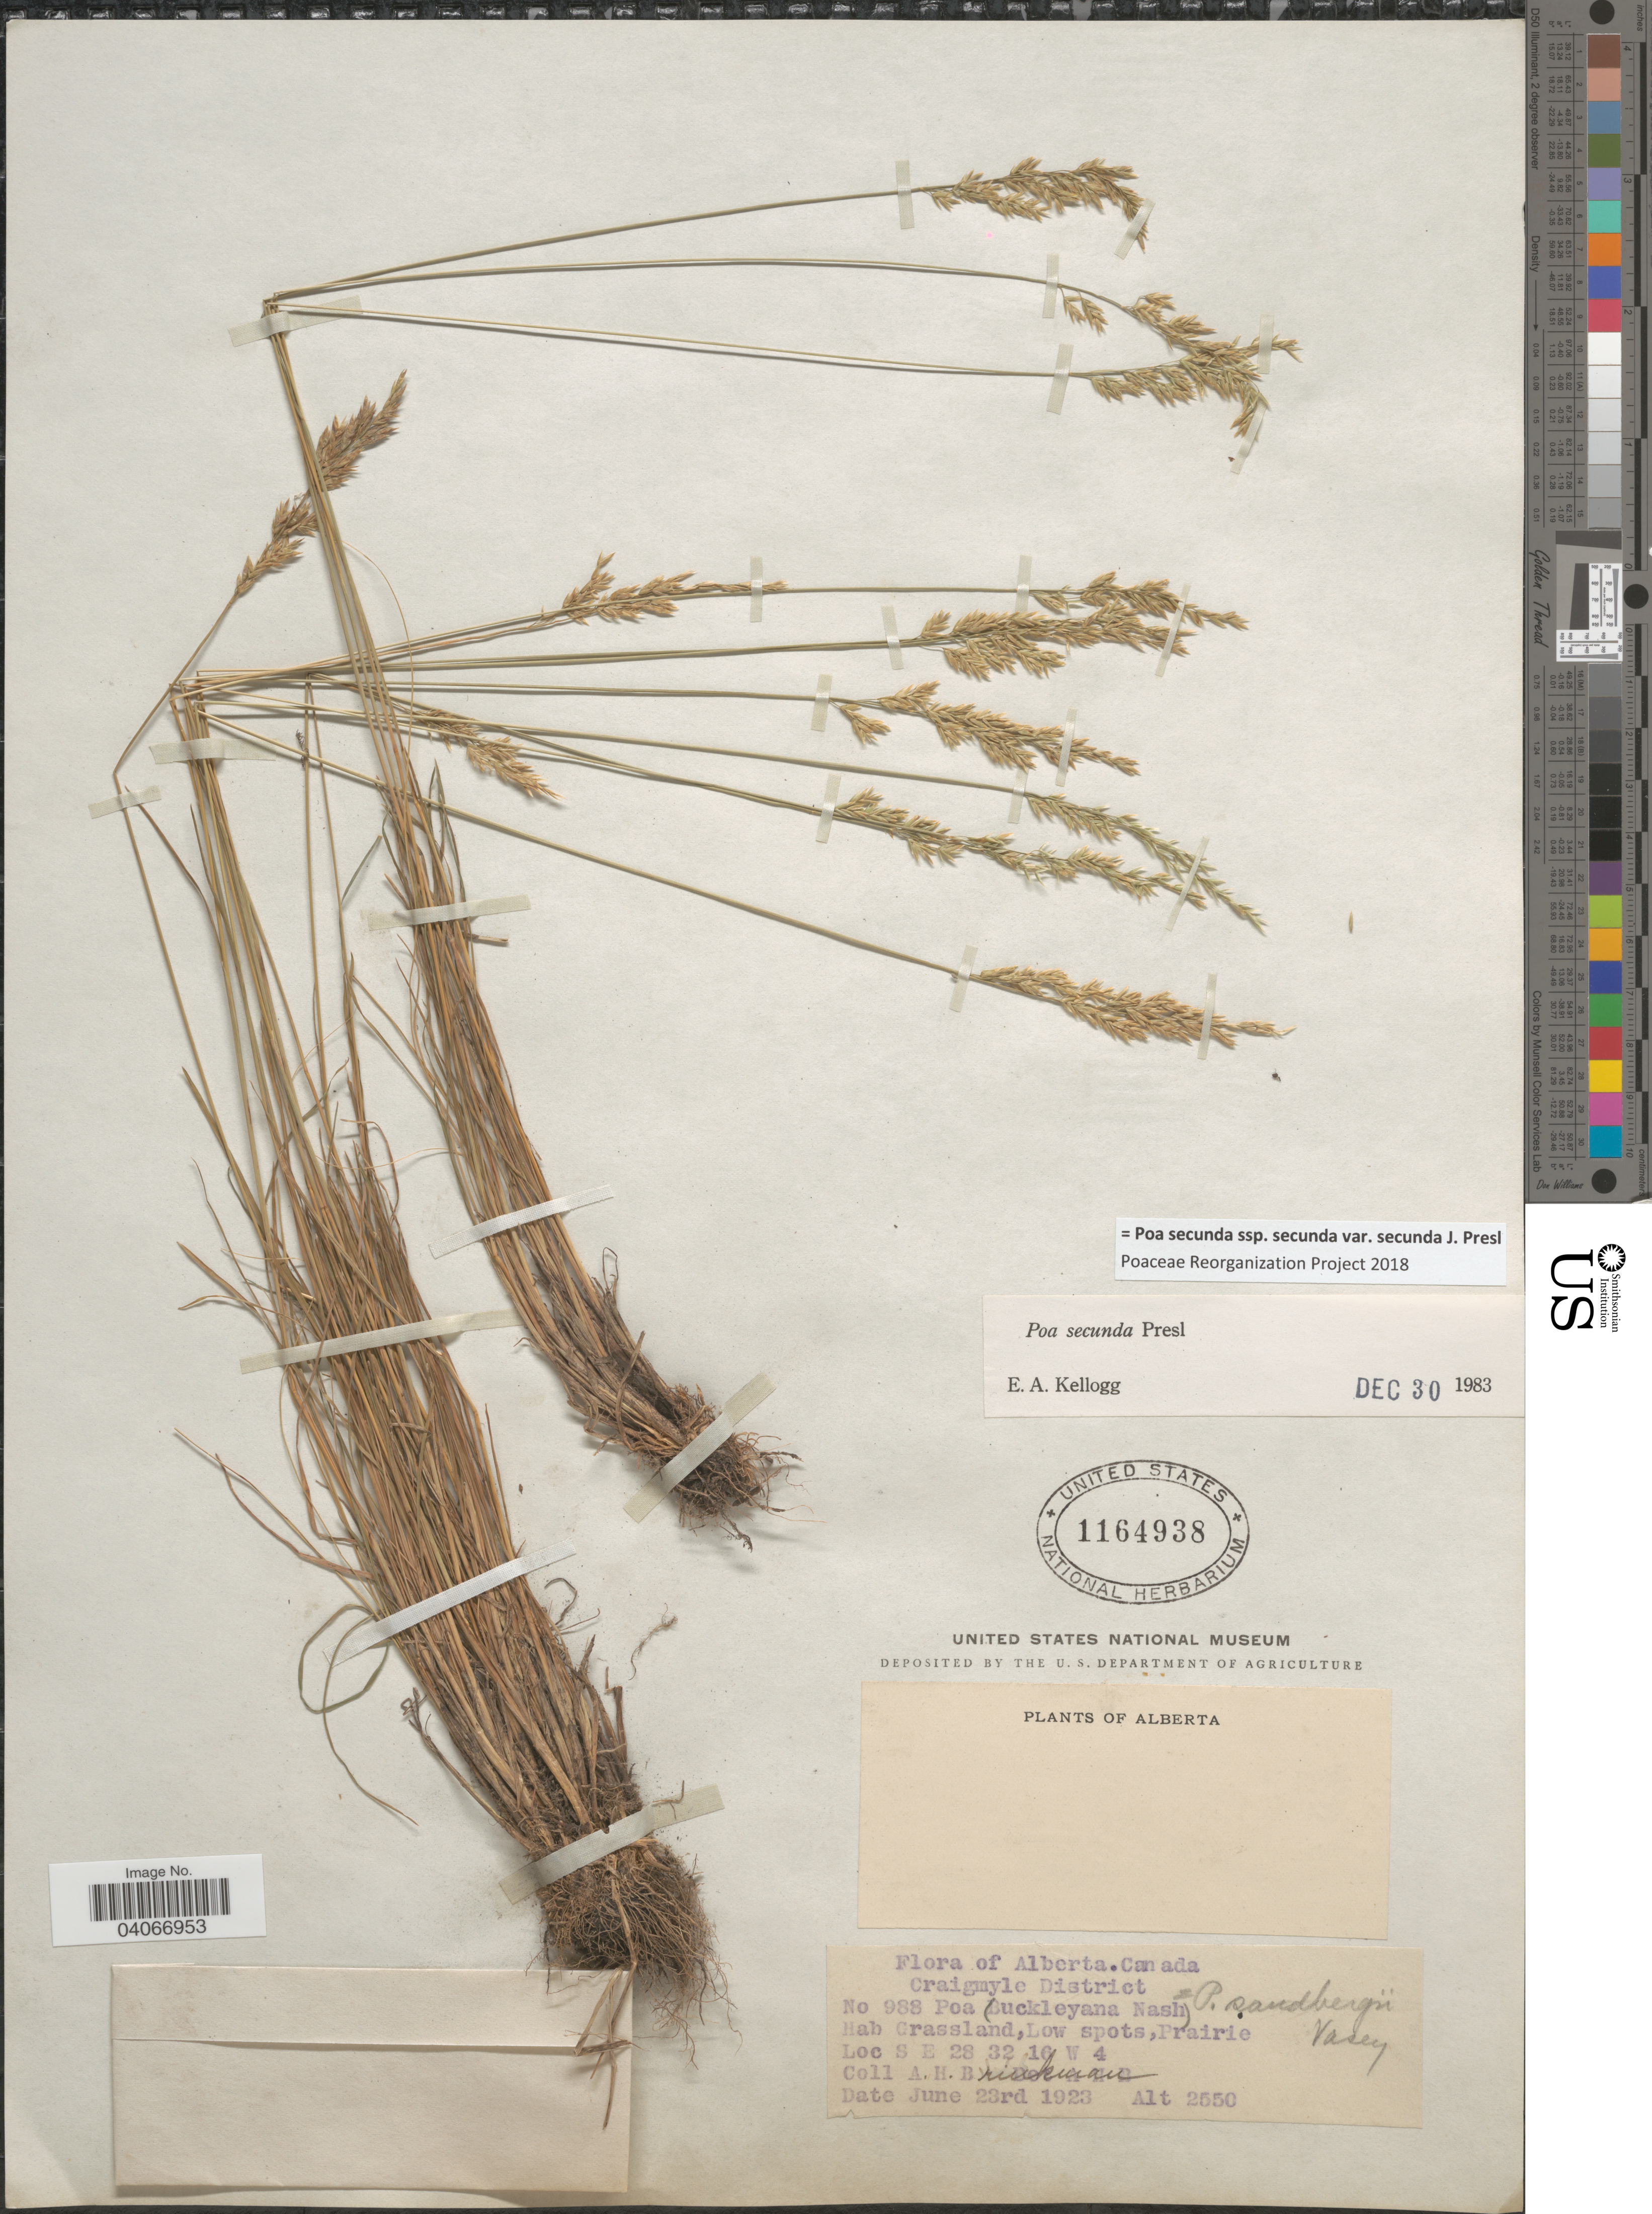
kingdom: Plantae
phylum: Tracheophyta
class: Liliopsida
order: Poales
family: Poaceae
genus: Poa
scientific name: Poa secunda subsp. secunda var. secunda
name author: J. Presl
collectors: A. Brinkman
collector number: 988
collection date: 1923-06-23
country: Canada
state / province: Alberta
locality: Craigmyle District. Grassland, Low spots, Prairie. S E 28 32 16 W 4.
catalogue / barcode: US 1164938